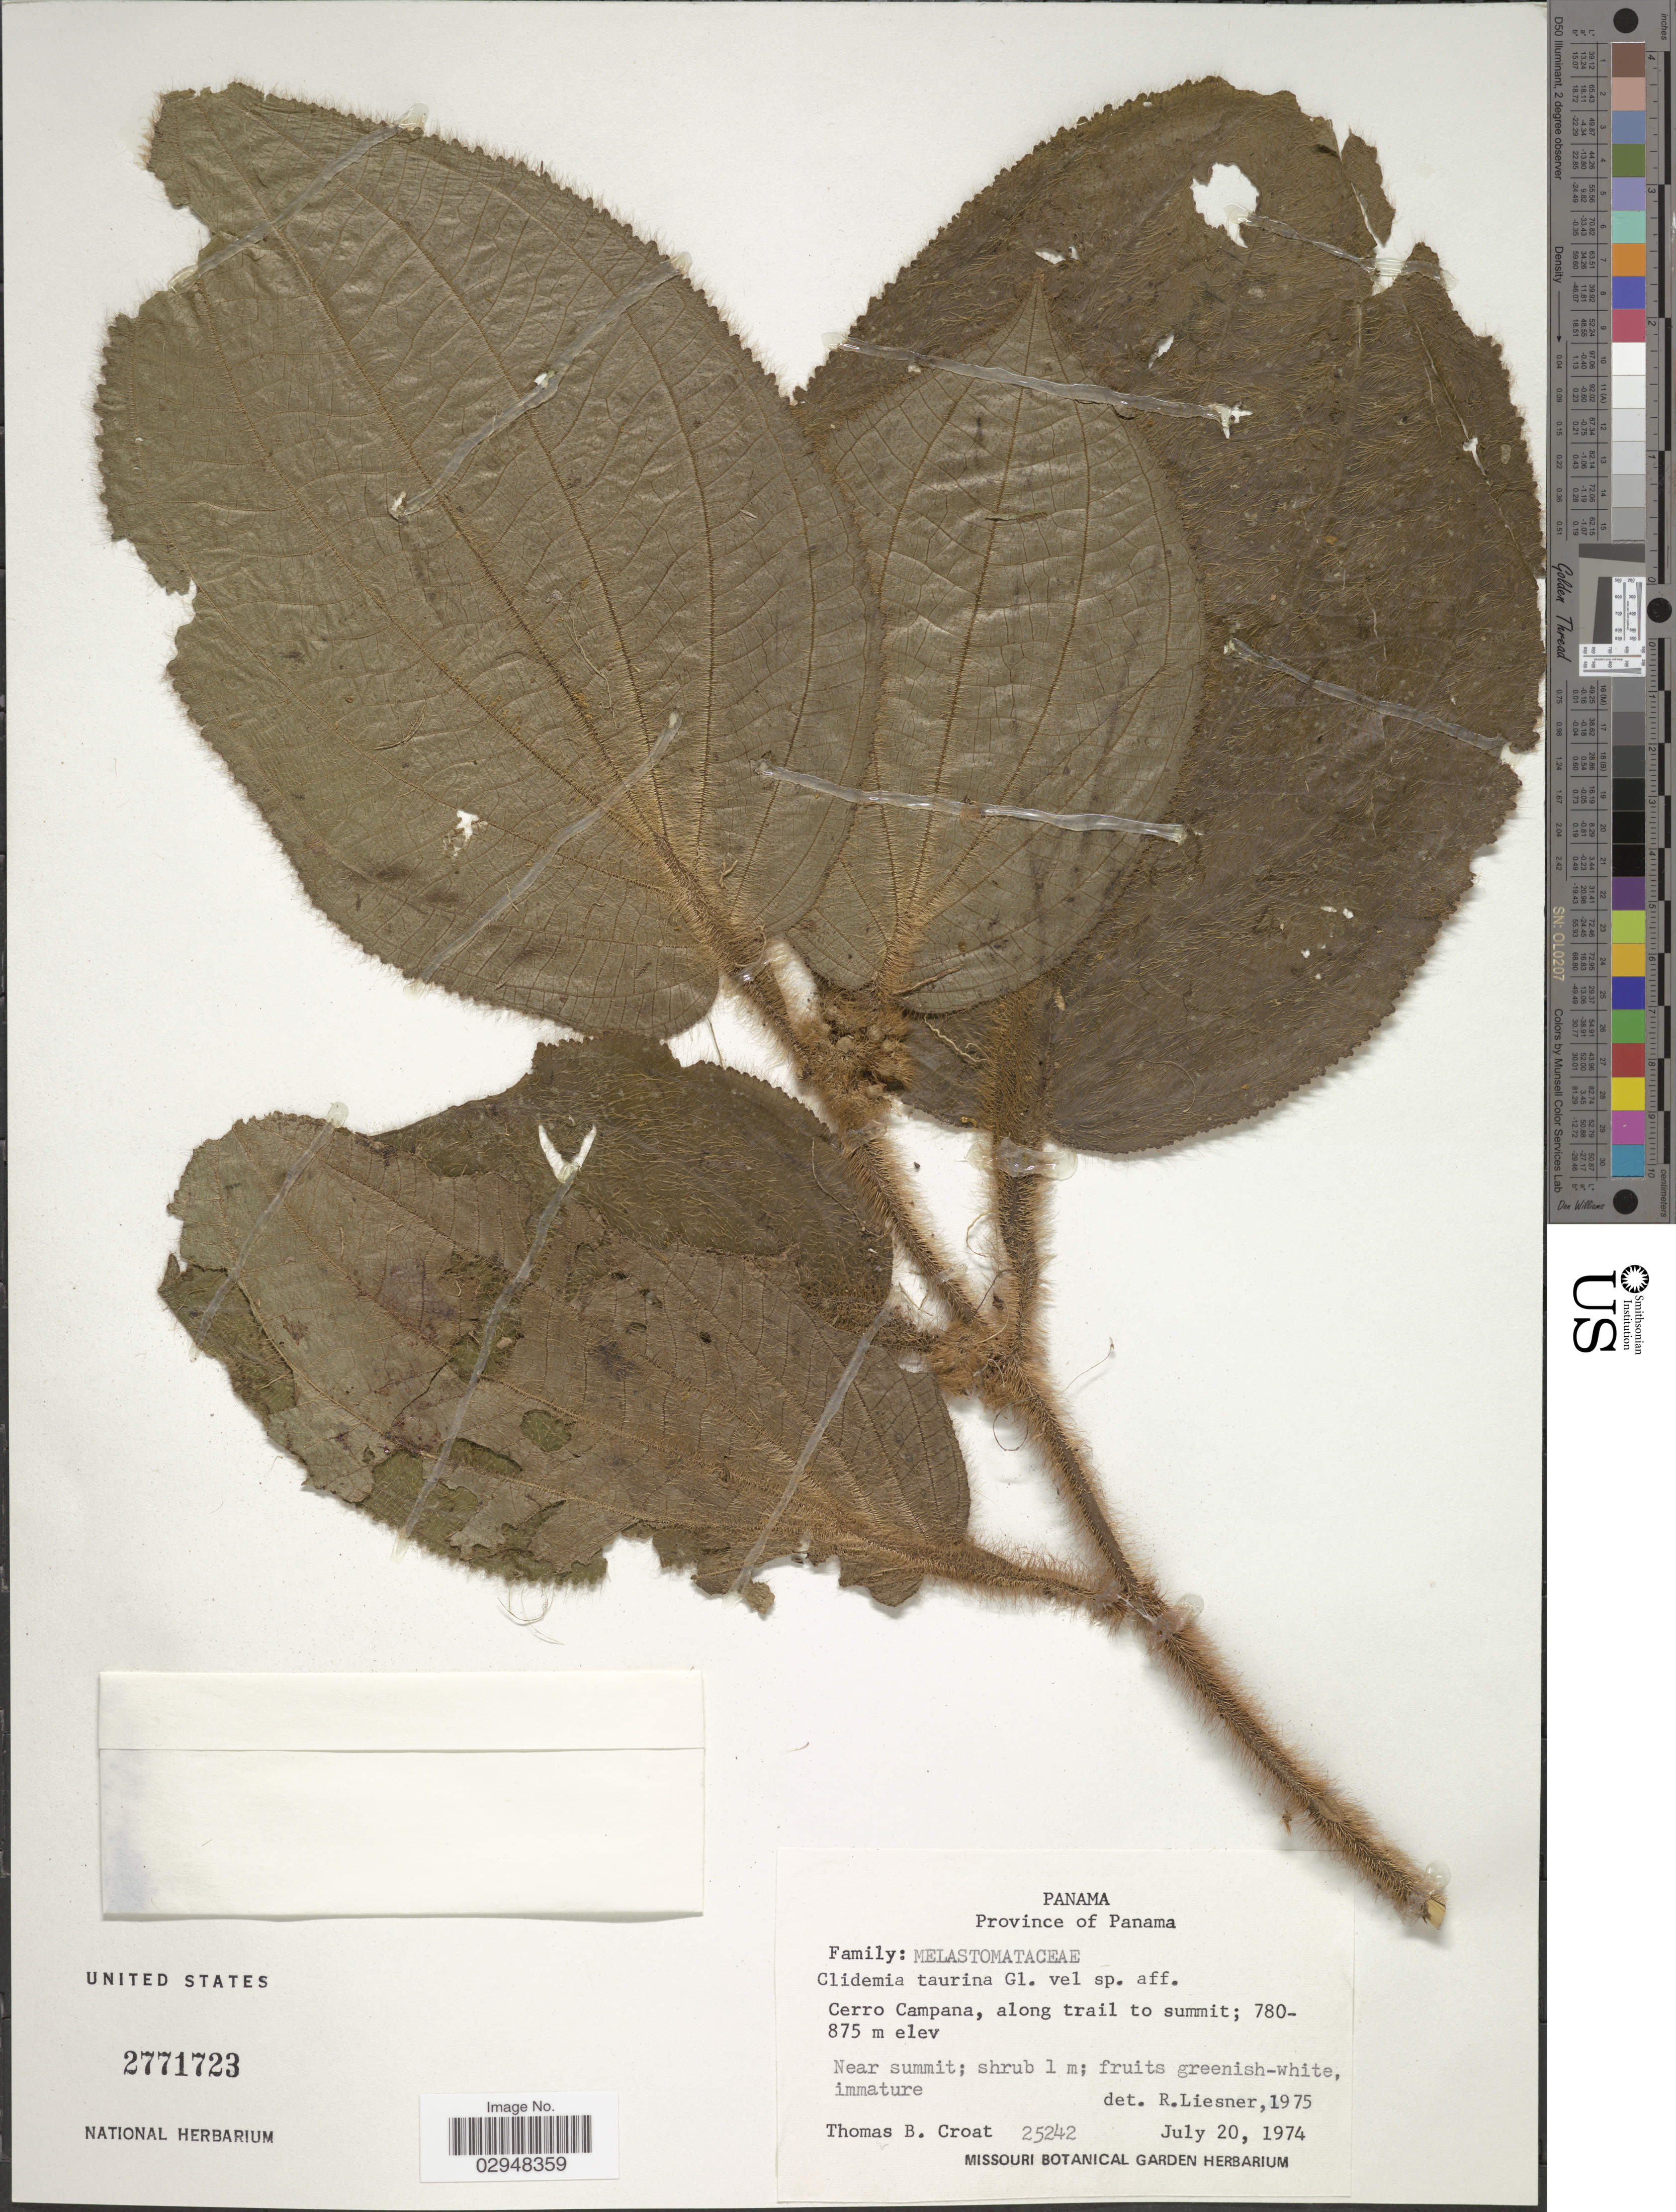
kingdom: Plantae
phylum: Tracheophyta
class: Magnoliopsida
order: Myrtales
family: Melastomataceae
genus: Clidemia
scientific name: Clidemia taurina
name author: Gleason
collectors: T. B. Croat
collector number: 25242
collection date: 1974-07-20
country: Panama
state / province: Panamá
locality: Cerro Campana, along trail to summit, Near summit.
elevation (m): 780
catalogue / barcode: US 2771723